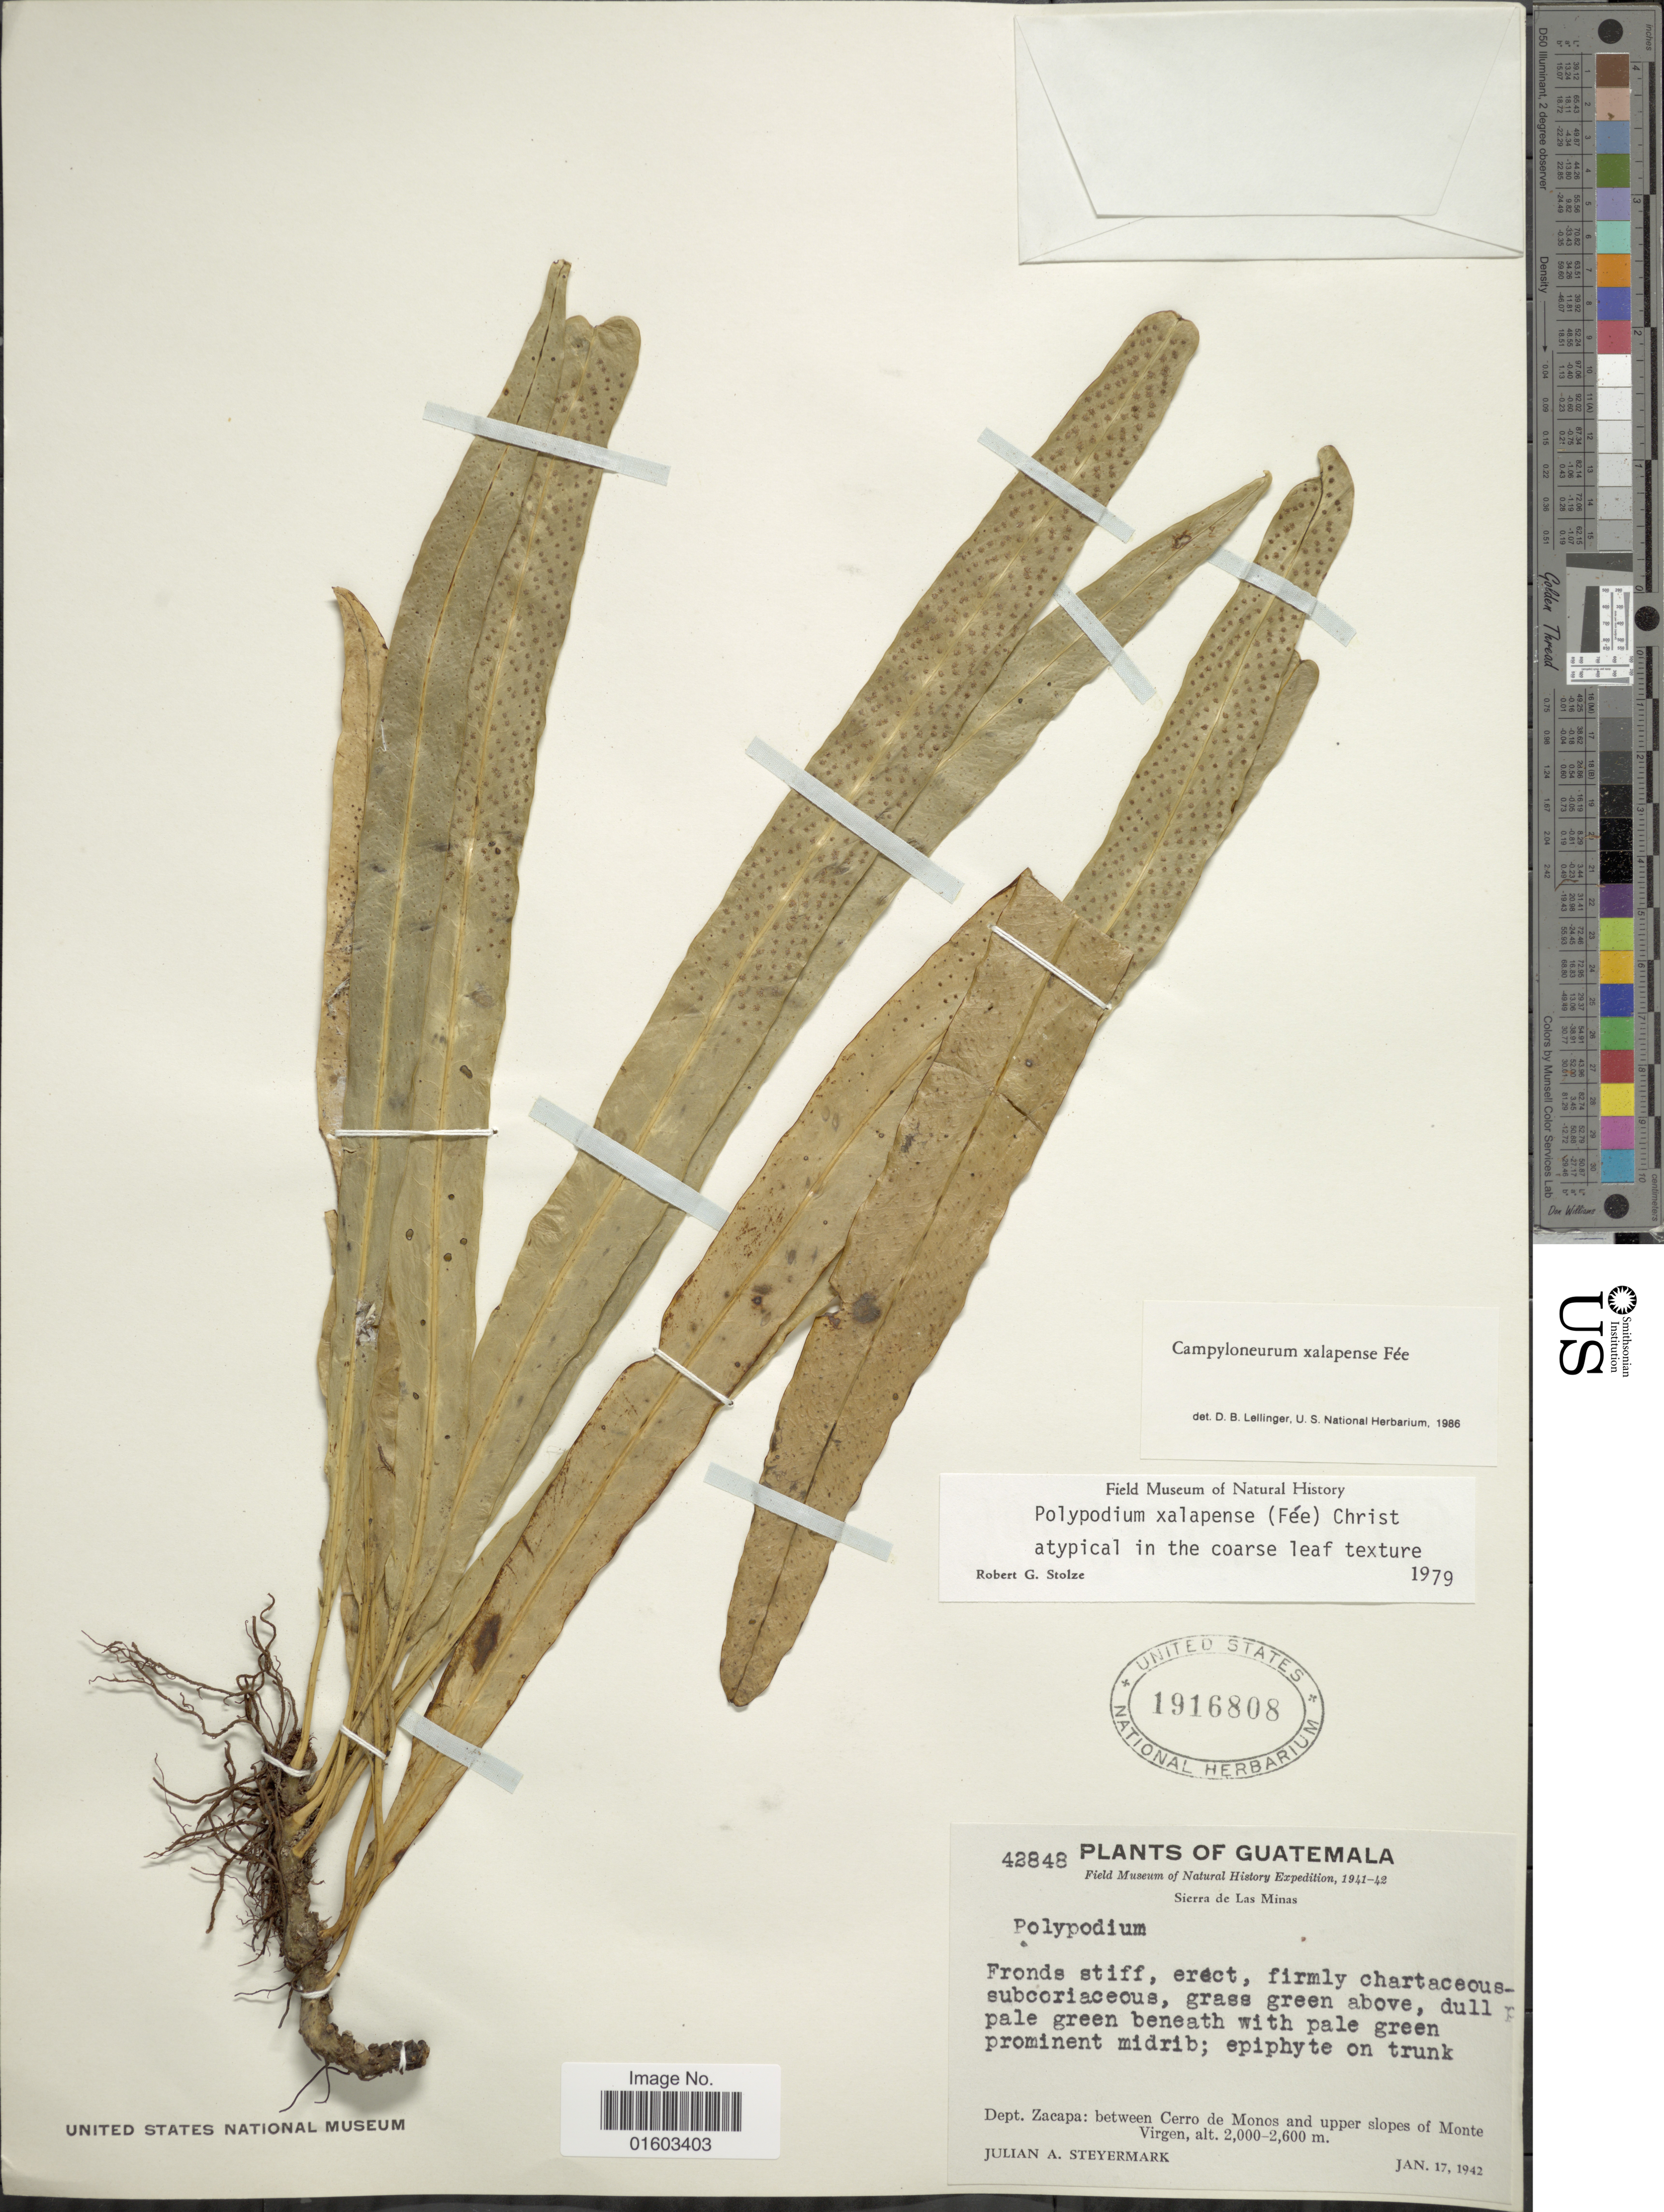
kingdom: Plantae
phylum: Tracheophyta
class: Polypodiopsida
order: Polypodiales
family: Polypodiaceae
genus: Campyloneurum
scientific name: Campyloneurum xalapense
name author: Fée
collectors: J. Steyermark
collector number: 42848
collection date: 1942-01-17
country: Guatemala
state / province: Zacapa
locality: Dept. Zacapa: between Cerro de Monos and upper slopes of Monte Virgen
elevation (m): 2000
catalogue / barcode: US 1916808